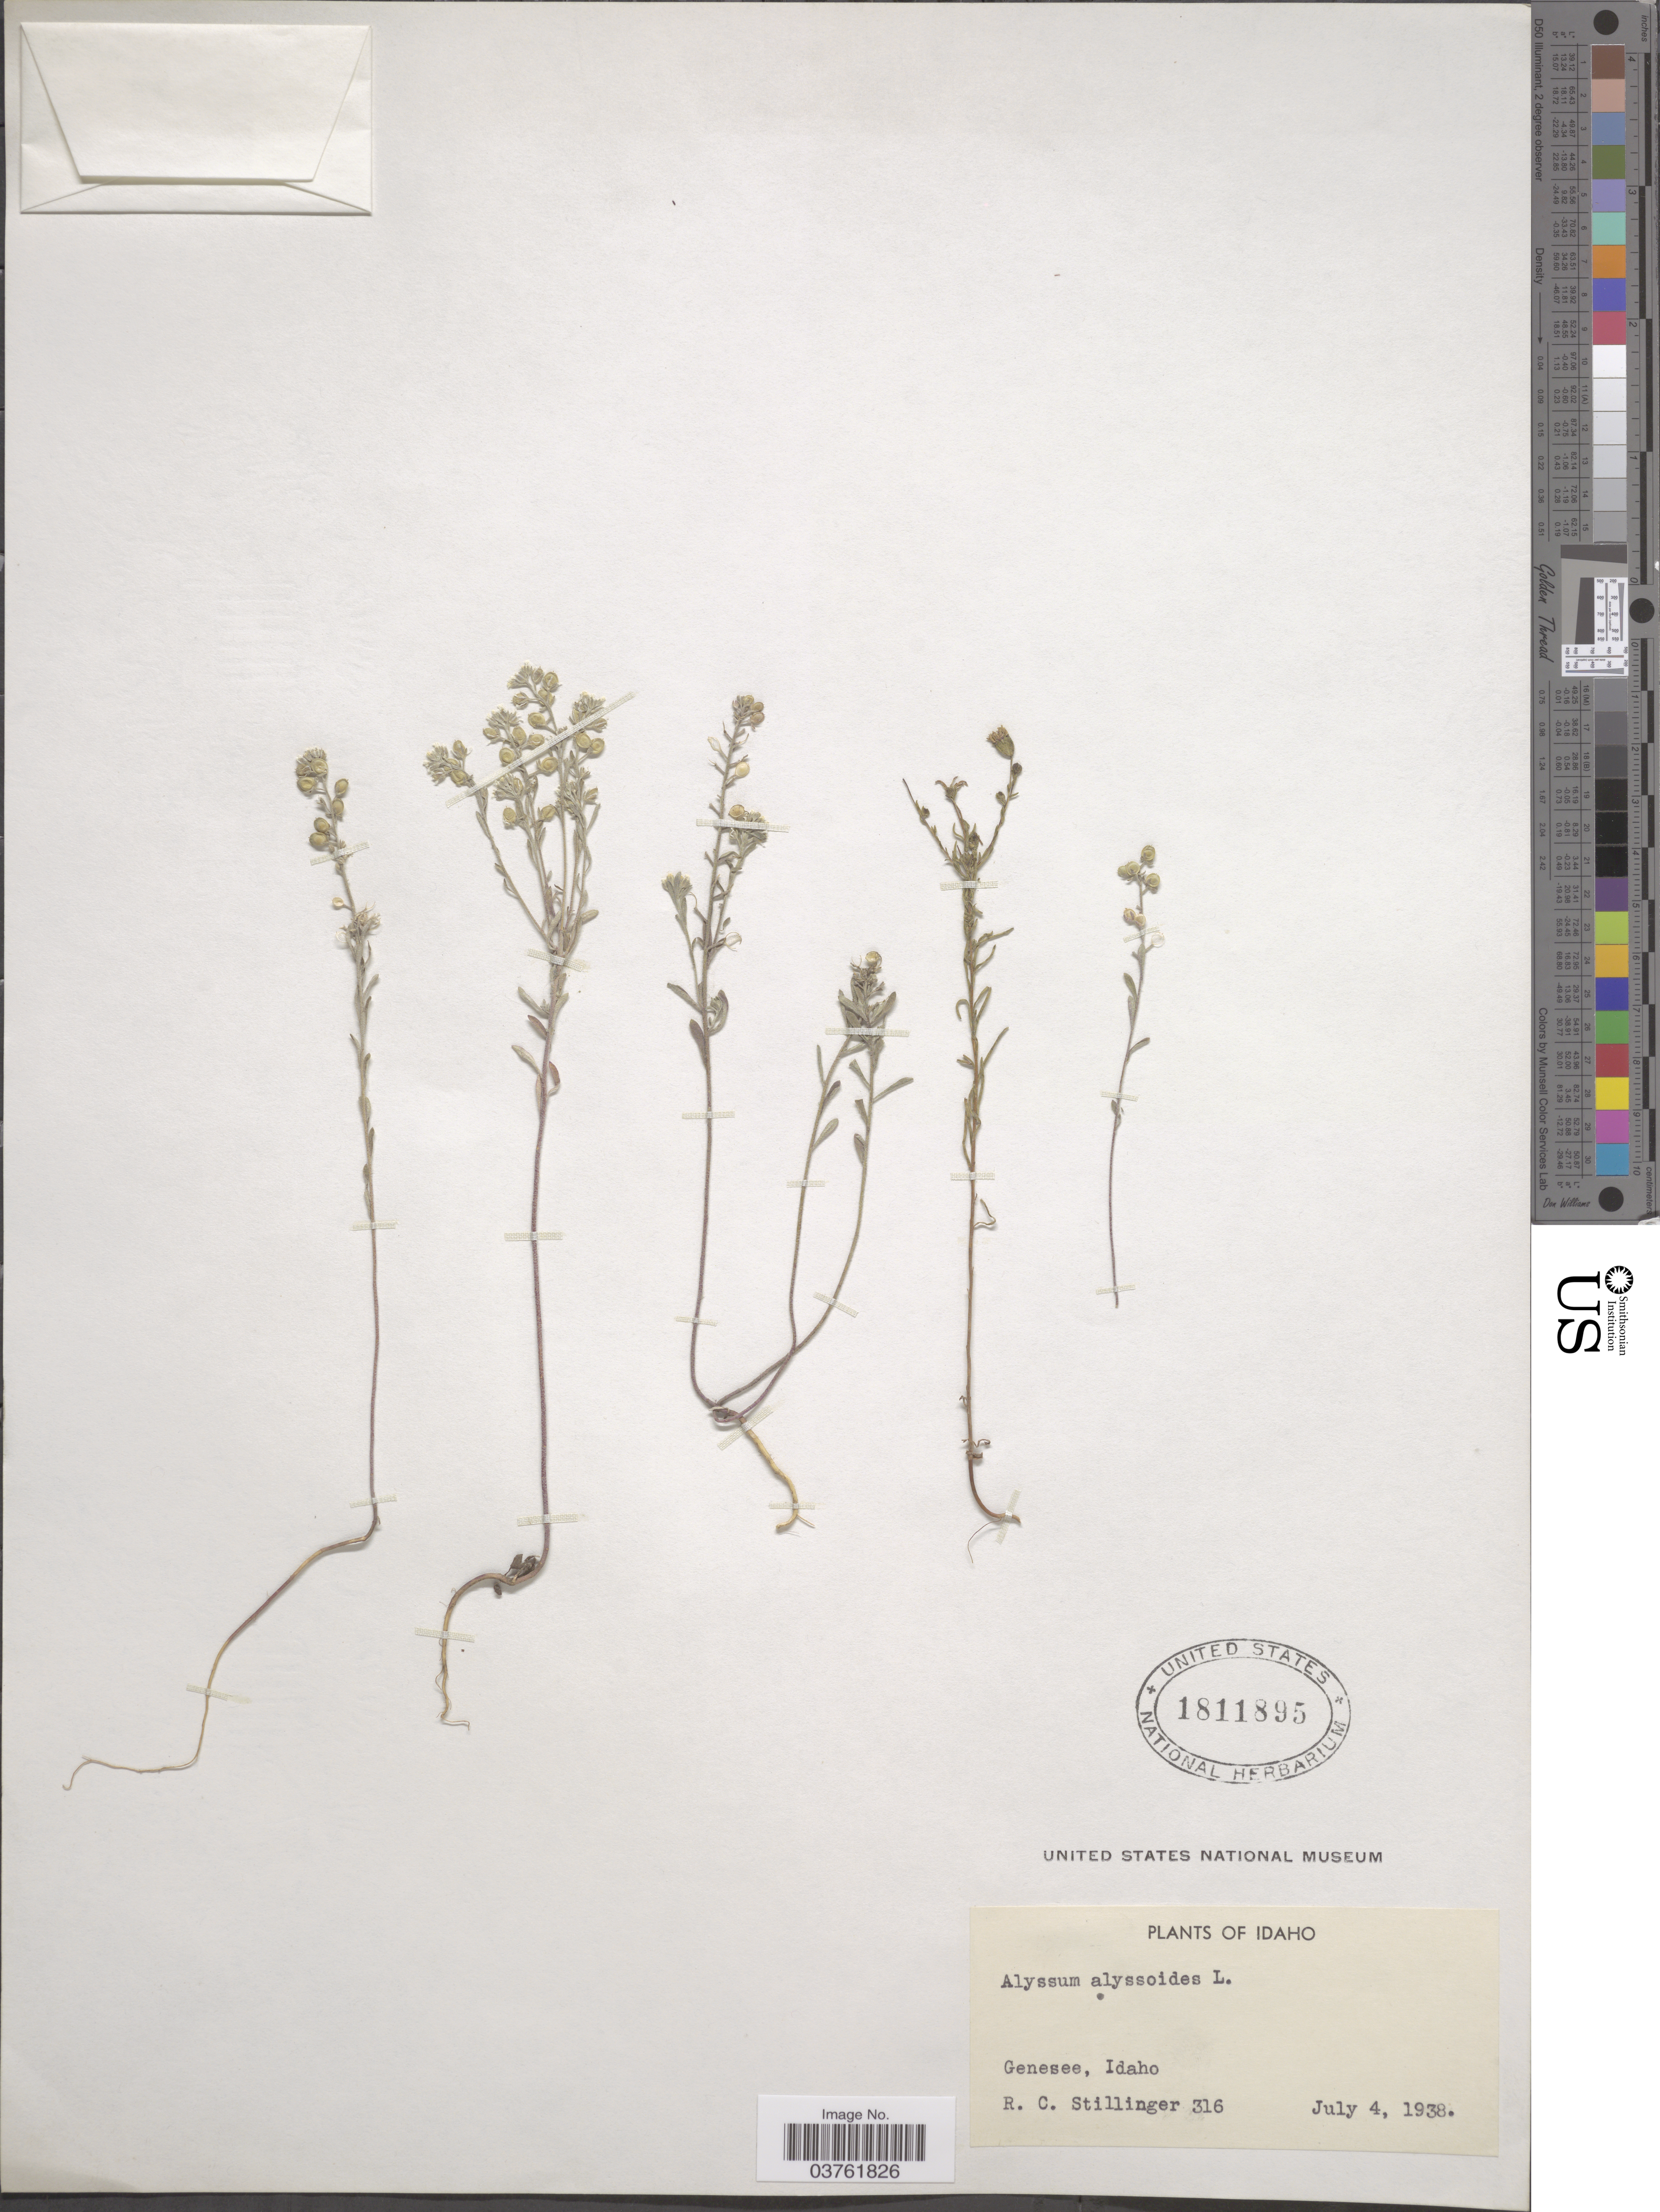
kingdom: Plantae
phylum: Tracheophyta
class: Magnoliopsida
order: Brassicales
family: Brassicaceae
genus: Alyssum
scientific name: Alyssum alyssoides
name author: (L.) L.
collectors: R. Stillinger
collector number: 316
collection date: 1938-07-04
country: United States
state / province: Idaho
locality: Genesee.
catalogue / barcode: US 1811895